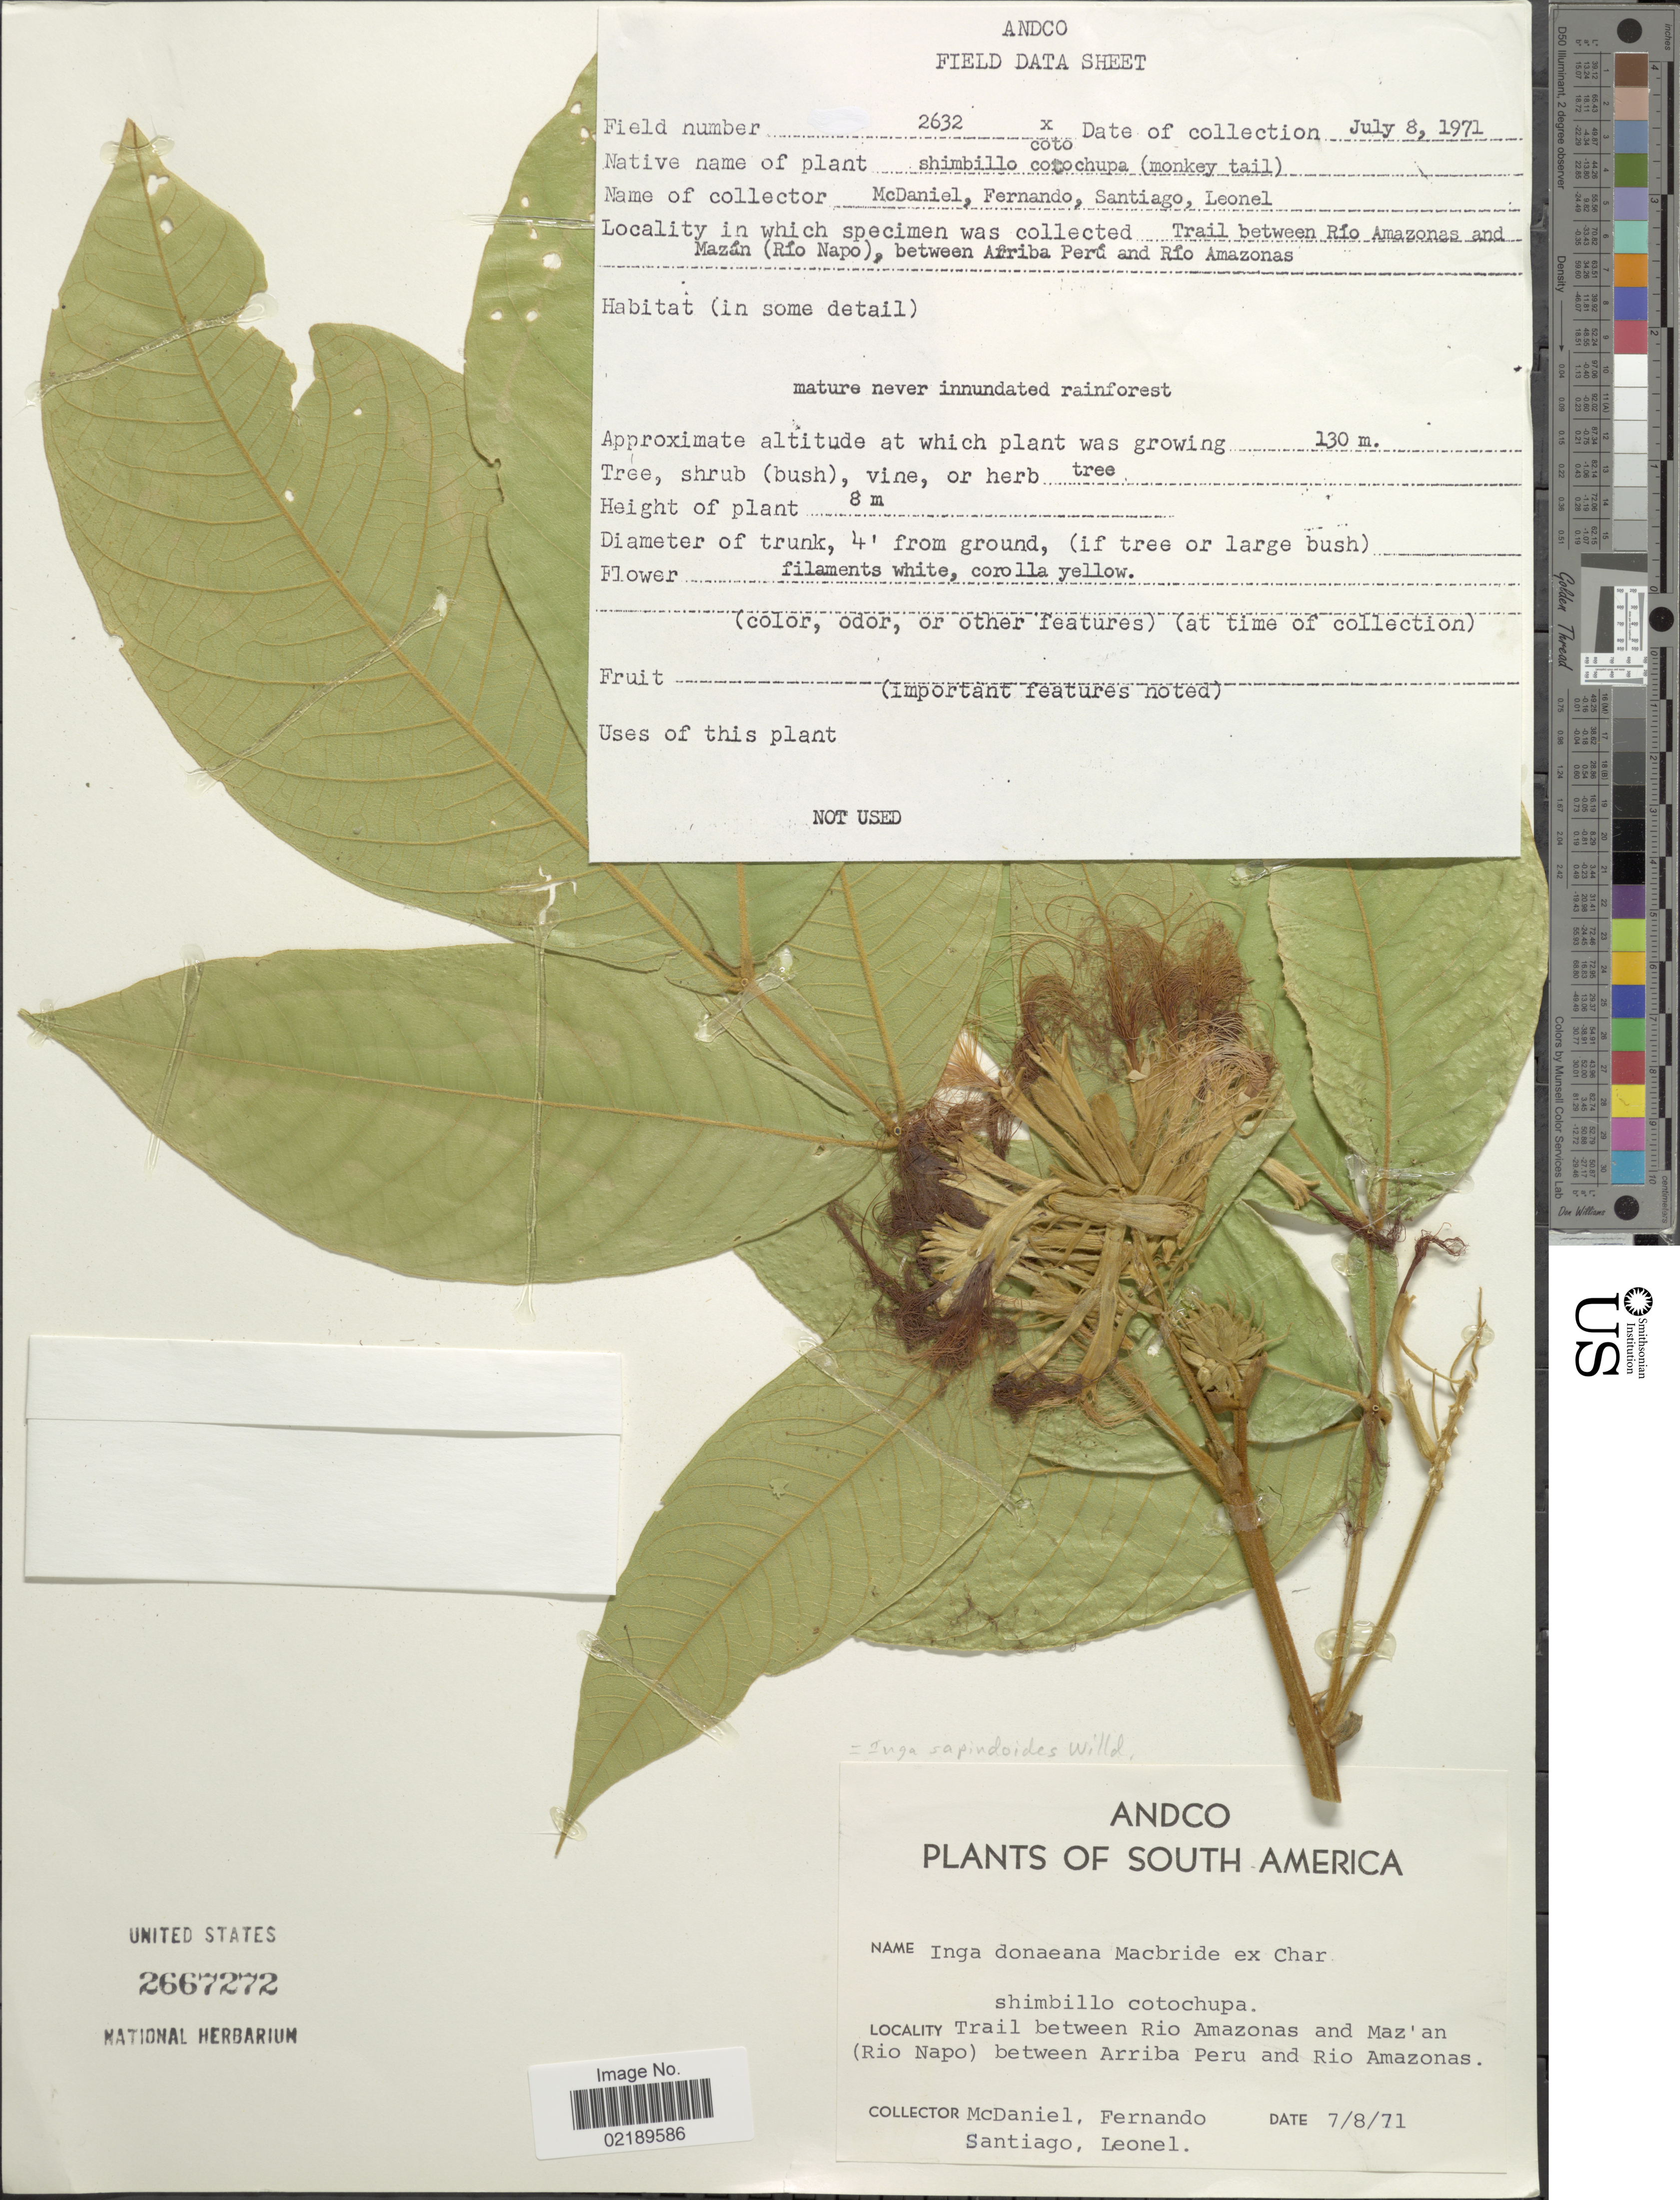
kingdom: Plantae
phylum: Tracheophyta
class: Magnoliopsida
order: Fabales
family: Fabaceae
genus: Inga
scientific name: Inga sapindoides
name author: Willd.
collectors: -- McDaniel, -- Fernando, -. Santiago & -- Leonel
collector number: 2632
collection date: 1971-07-08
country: Peru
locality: Trail between Rio Amazonas and Mazan (Rio Napo), between Arriba Peru and Rio Amazonas.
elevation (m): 130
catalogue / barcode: US 2667272